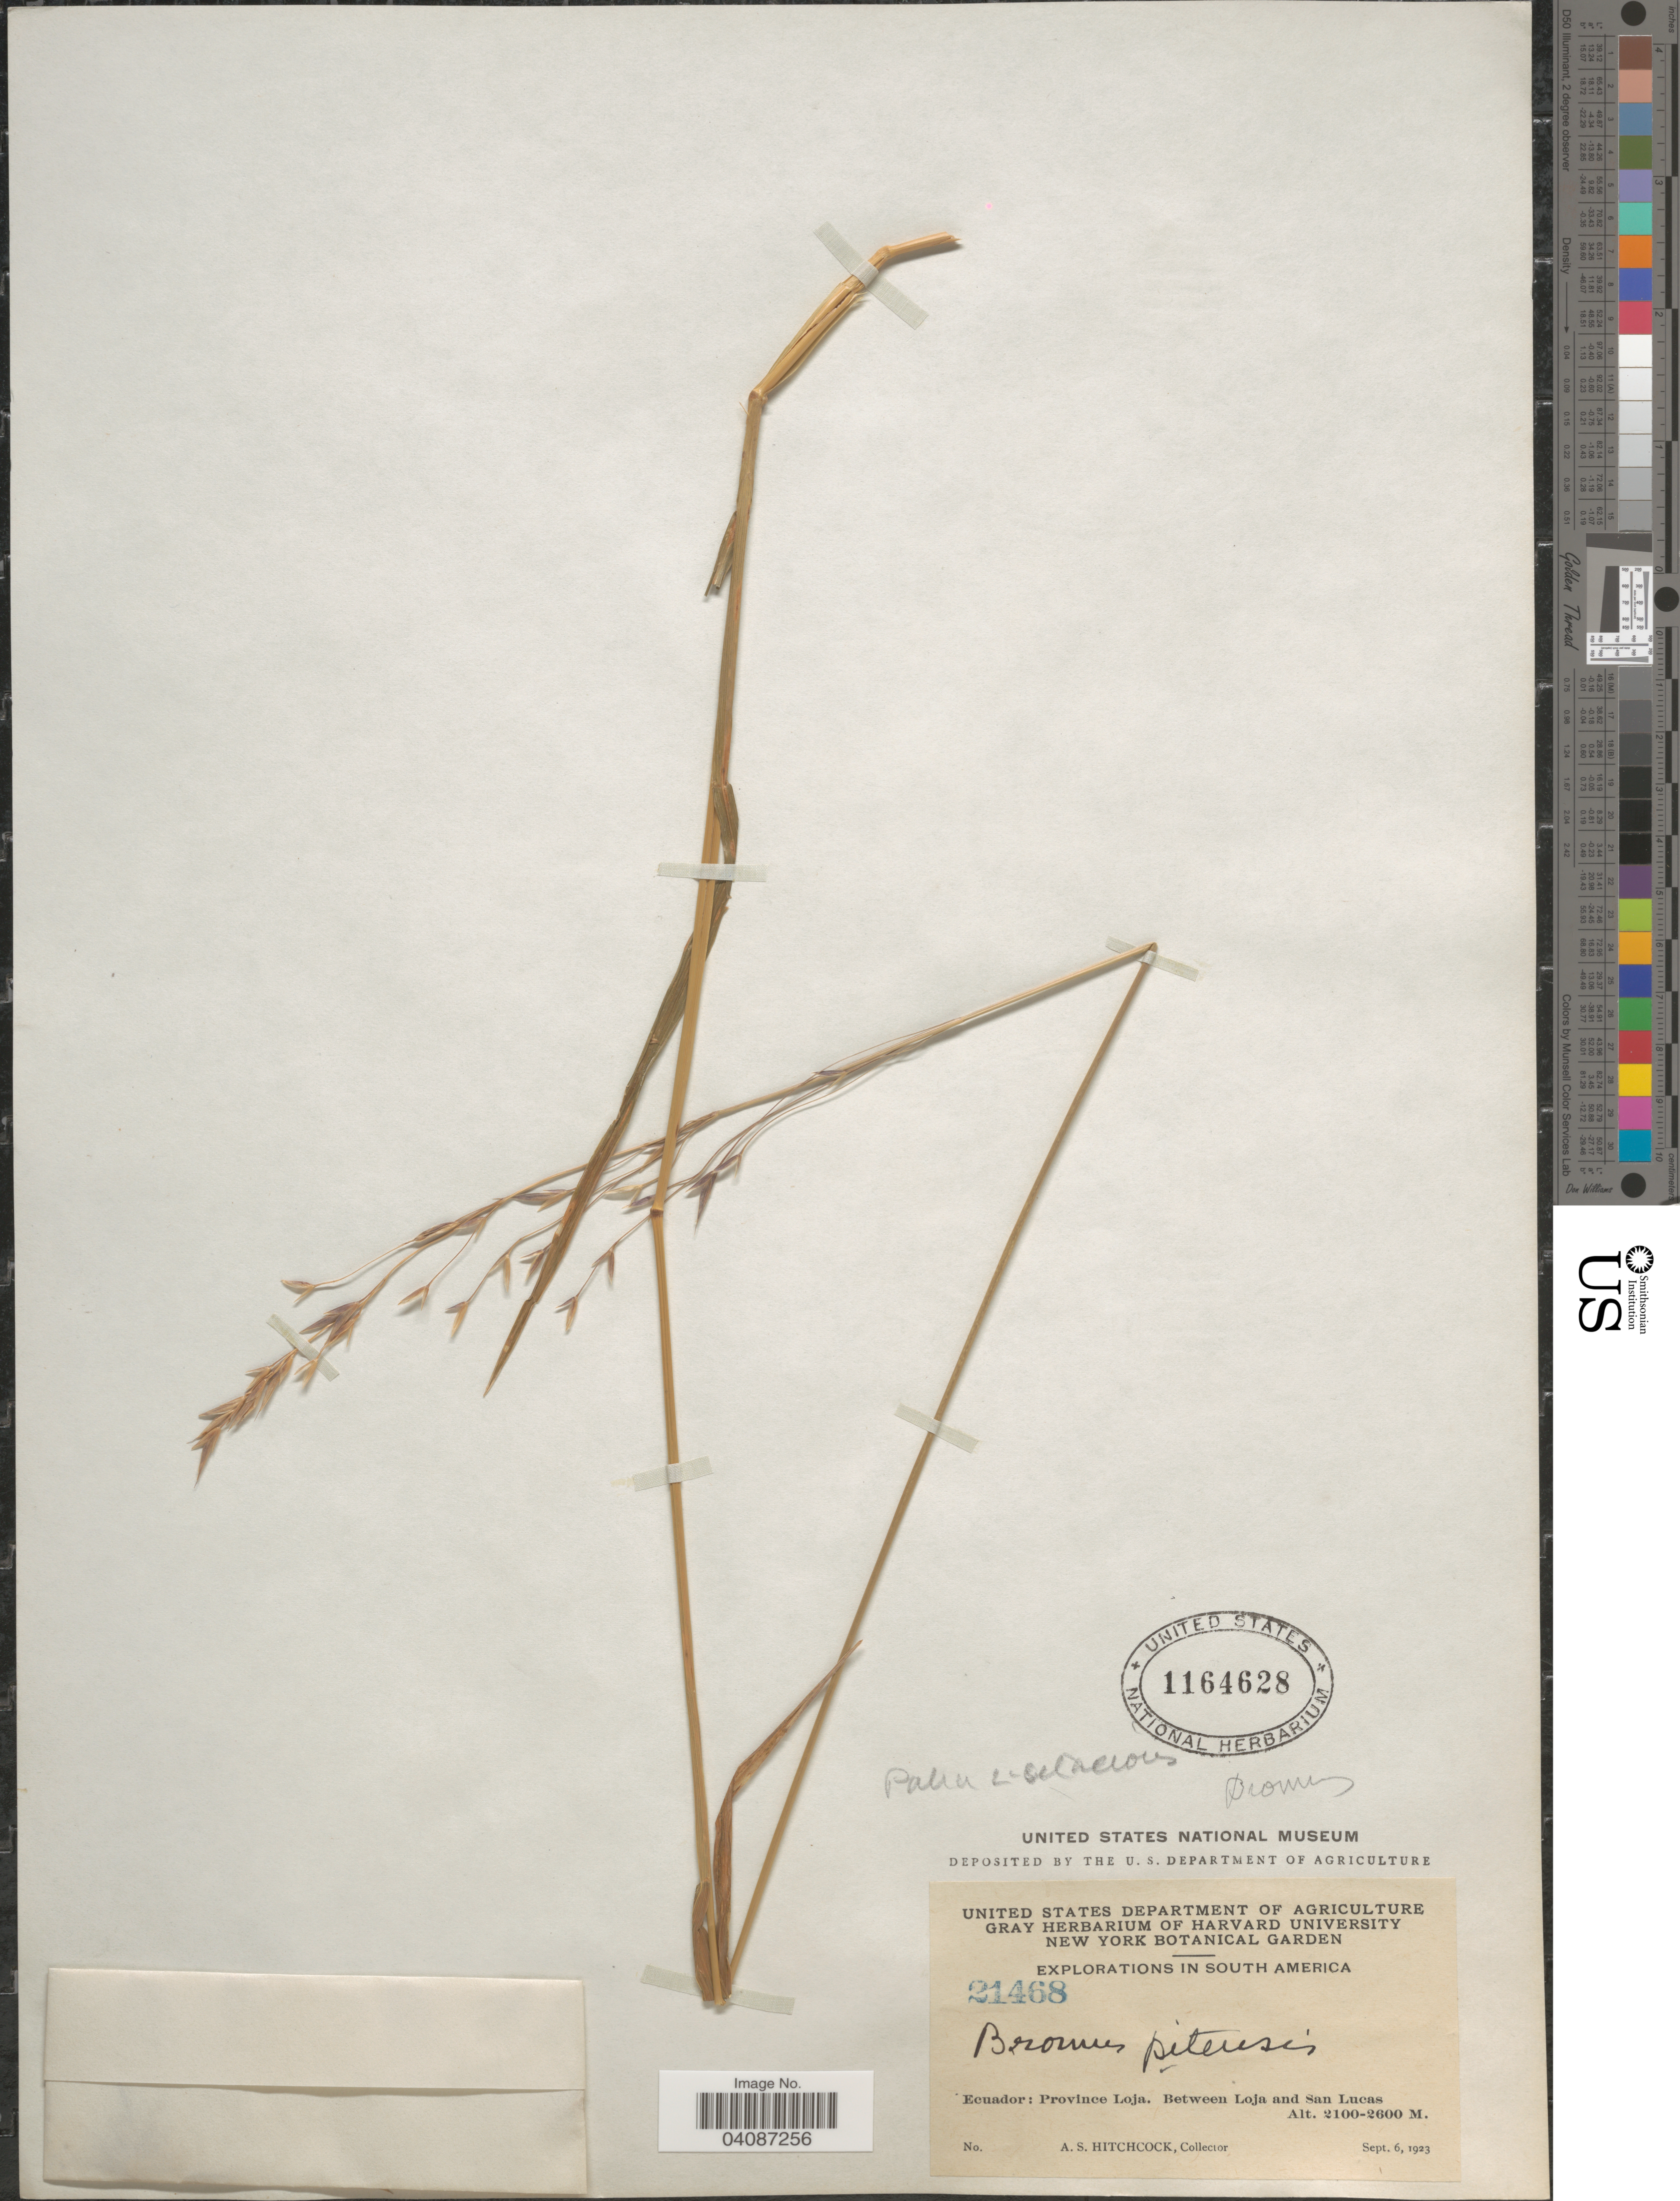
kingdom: Plantae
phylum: Tracheophyta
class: Liliopsida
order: Poales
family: Poaceae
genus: Bromus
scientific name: Bromus pitensis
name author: Kunth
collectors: A. S. Hitchcock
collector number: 21468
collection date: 1923-09-06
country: Ecuador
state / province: Loja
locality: Explorations in South America. Between Loja and San Lucas.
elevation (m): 2100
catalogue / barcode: US 1164628